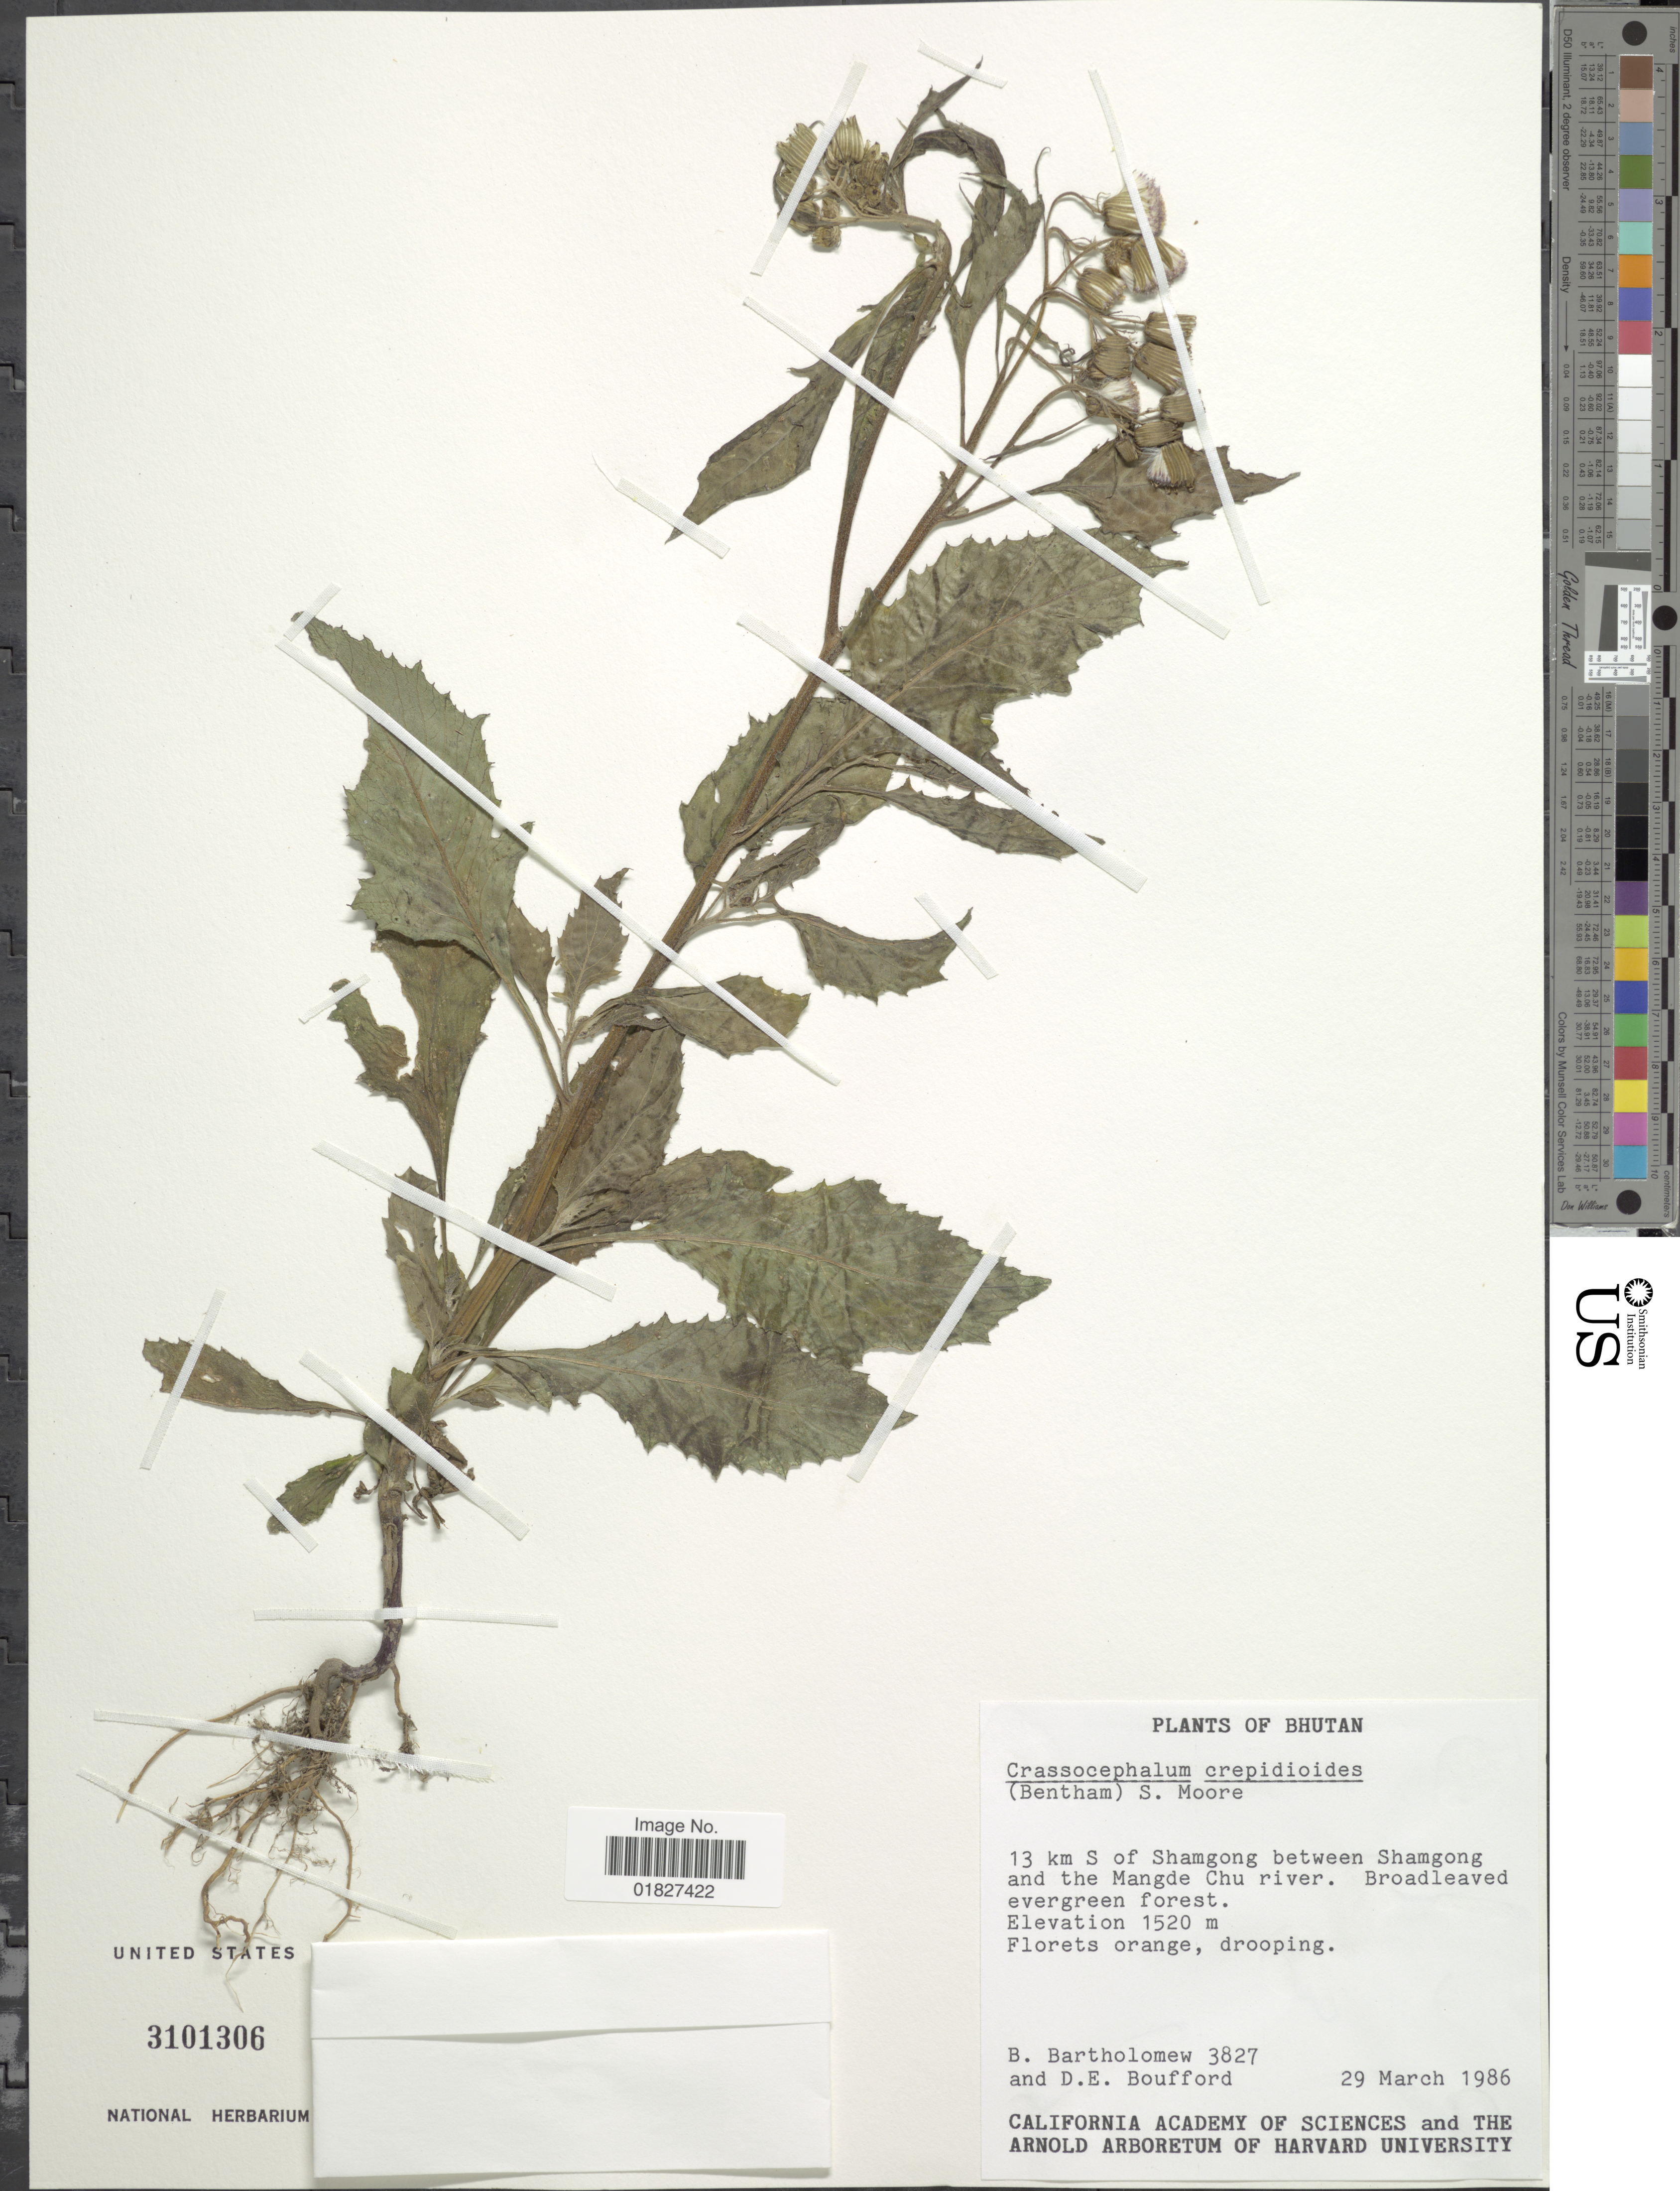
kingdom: Plantae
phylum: Tracheophyta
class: Magnoliopsida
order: Asterales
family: Asteraceae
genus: Crassocephalum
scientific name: Crassocephalum crepidioides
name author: (Benth.) S. Moore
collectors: B. Bartholomew & D. E. Boufford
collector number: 3827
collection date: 1986-03-29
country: Bhutan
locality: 13 km S of Shamgong between Shamgong and the Mangde Chu River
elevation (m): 1520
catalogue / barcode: US 3101306